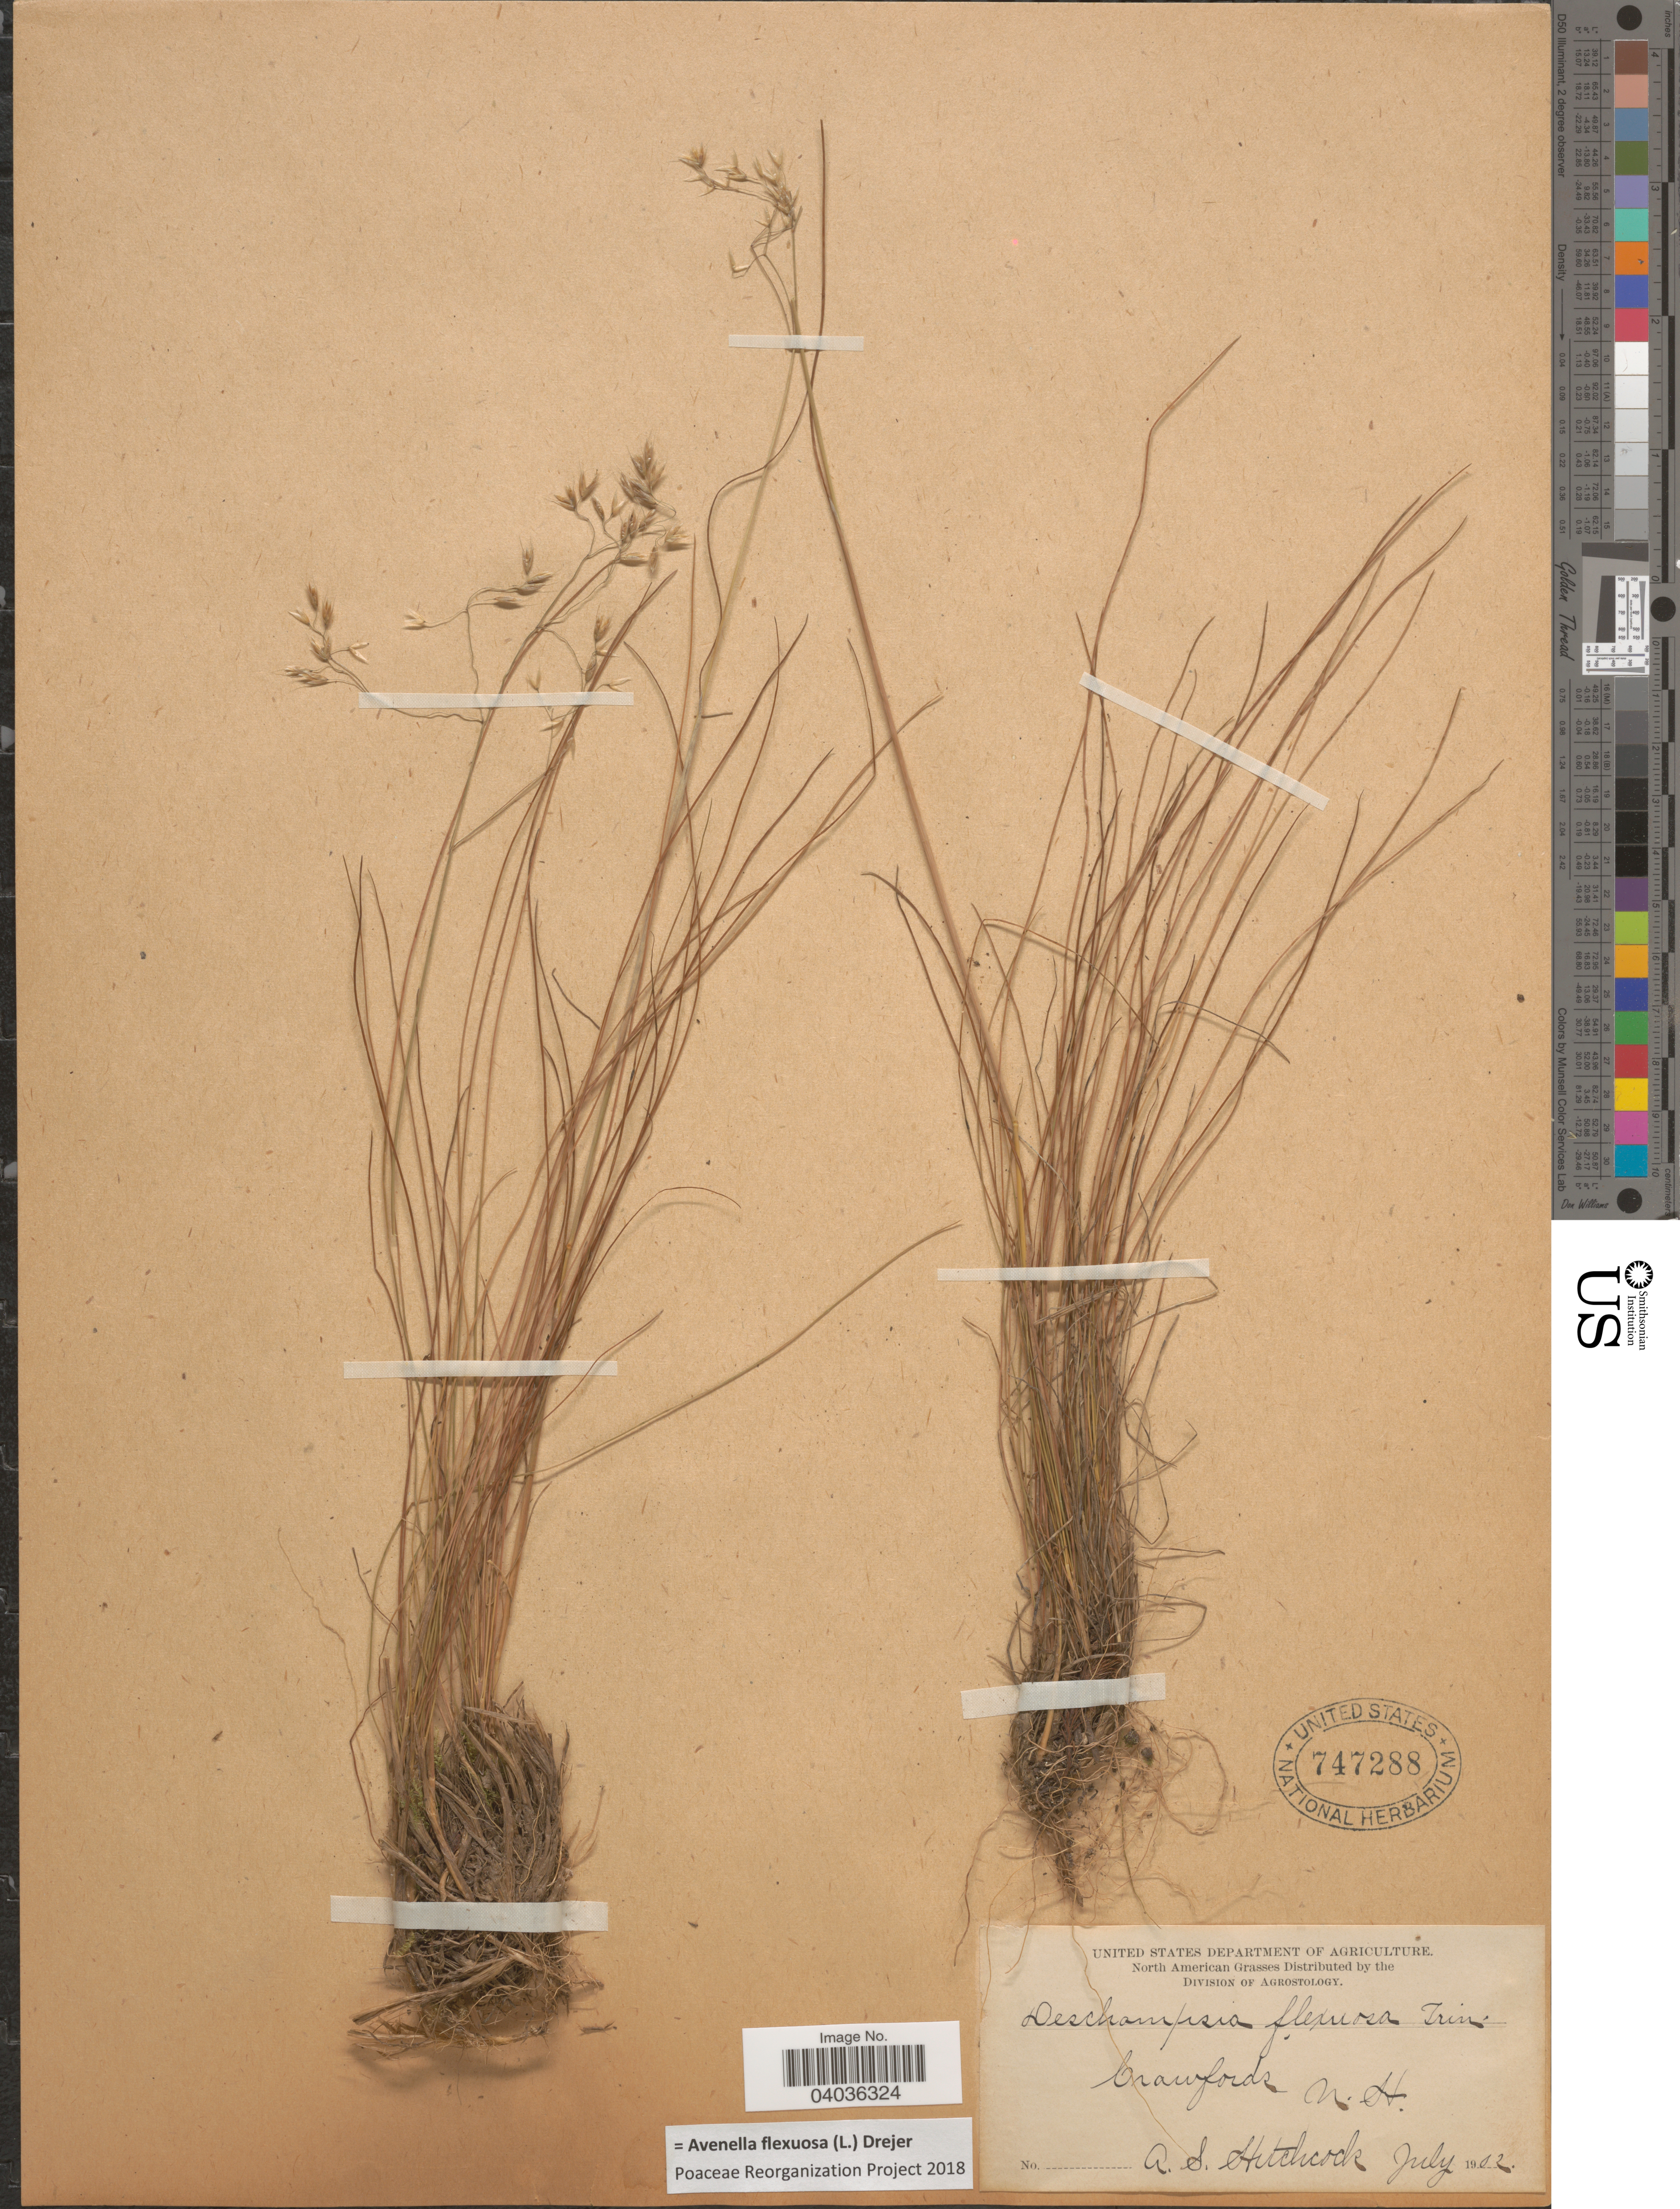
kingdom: Plantae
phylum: Tracheophyta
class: Liliopsida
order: Poales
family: Poaceae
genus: Avenella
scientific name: Avenella flexuosa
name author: (L.) Drejer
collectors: A. S. Hitchcock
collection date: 1902-07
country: United States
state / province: New Hampshire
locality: Crawfords.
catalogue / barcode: US 747288